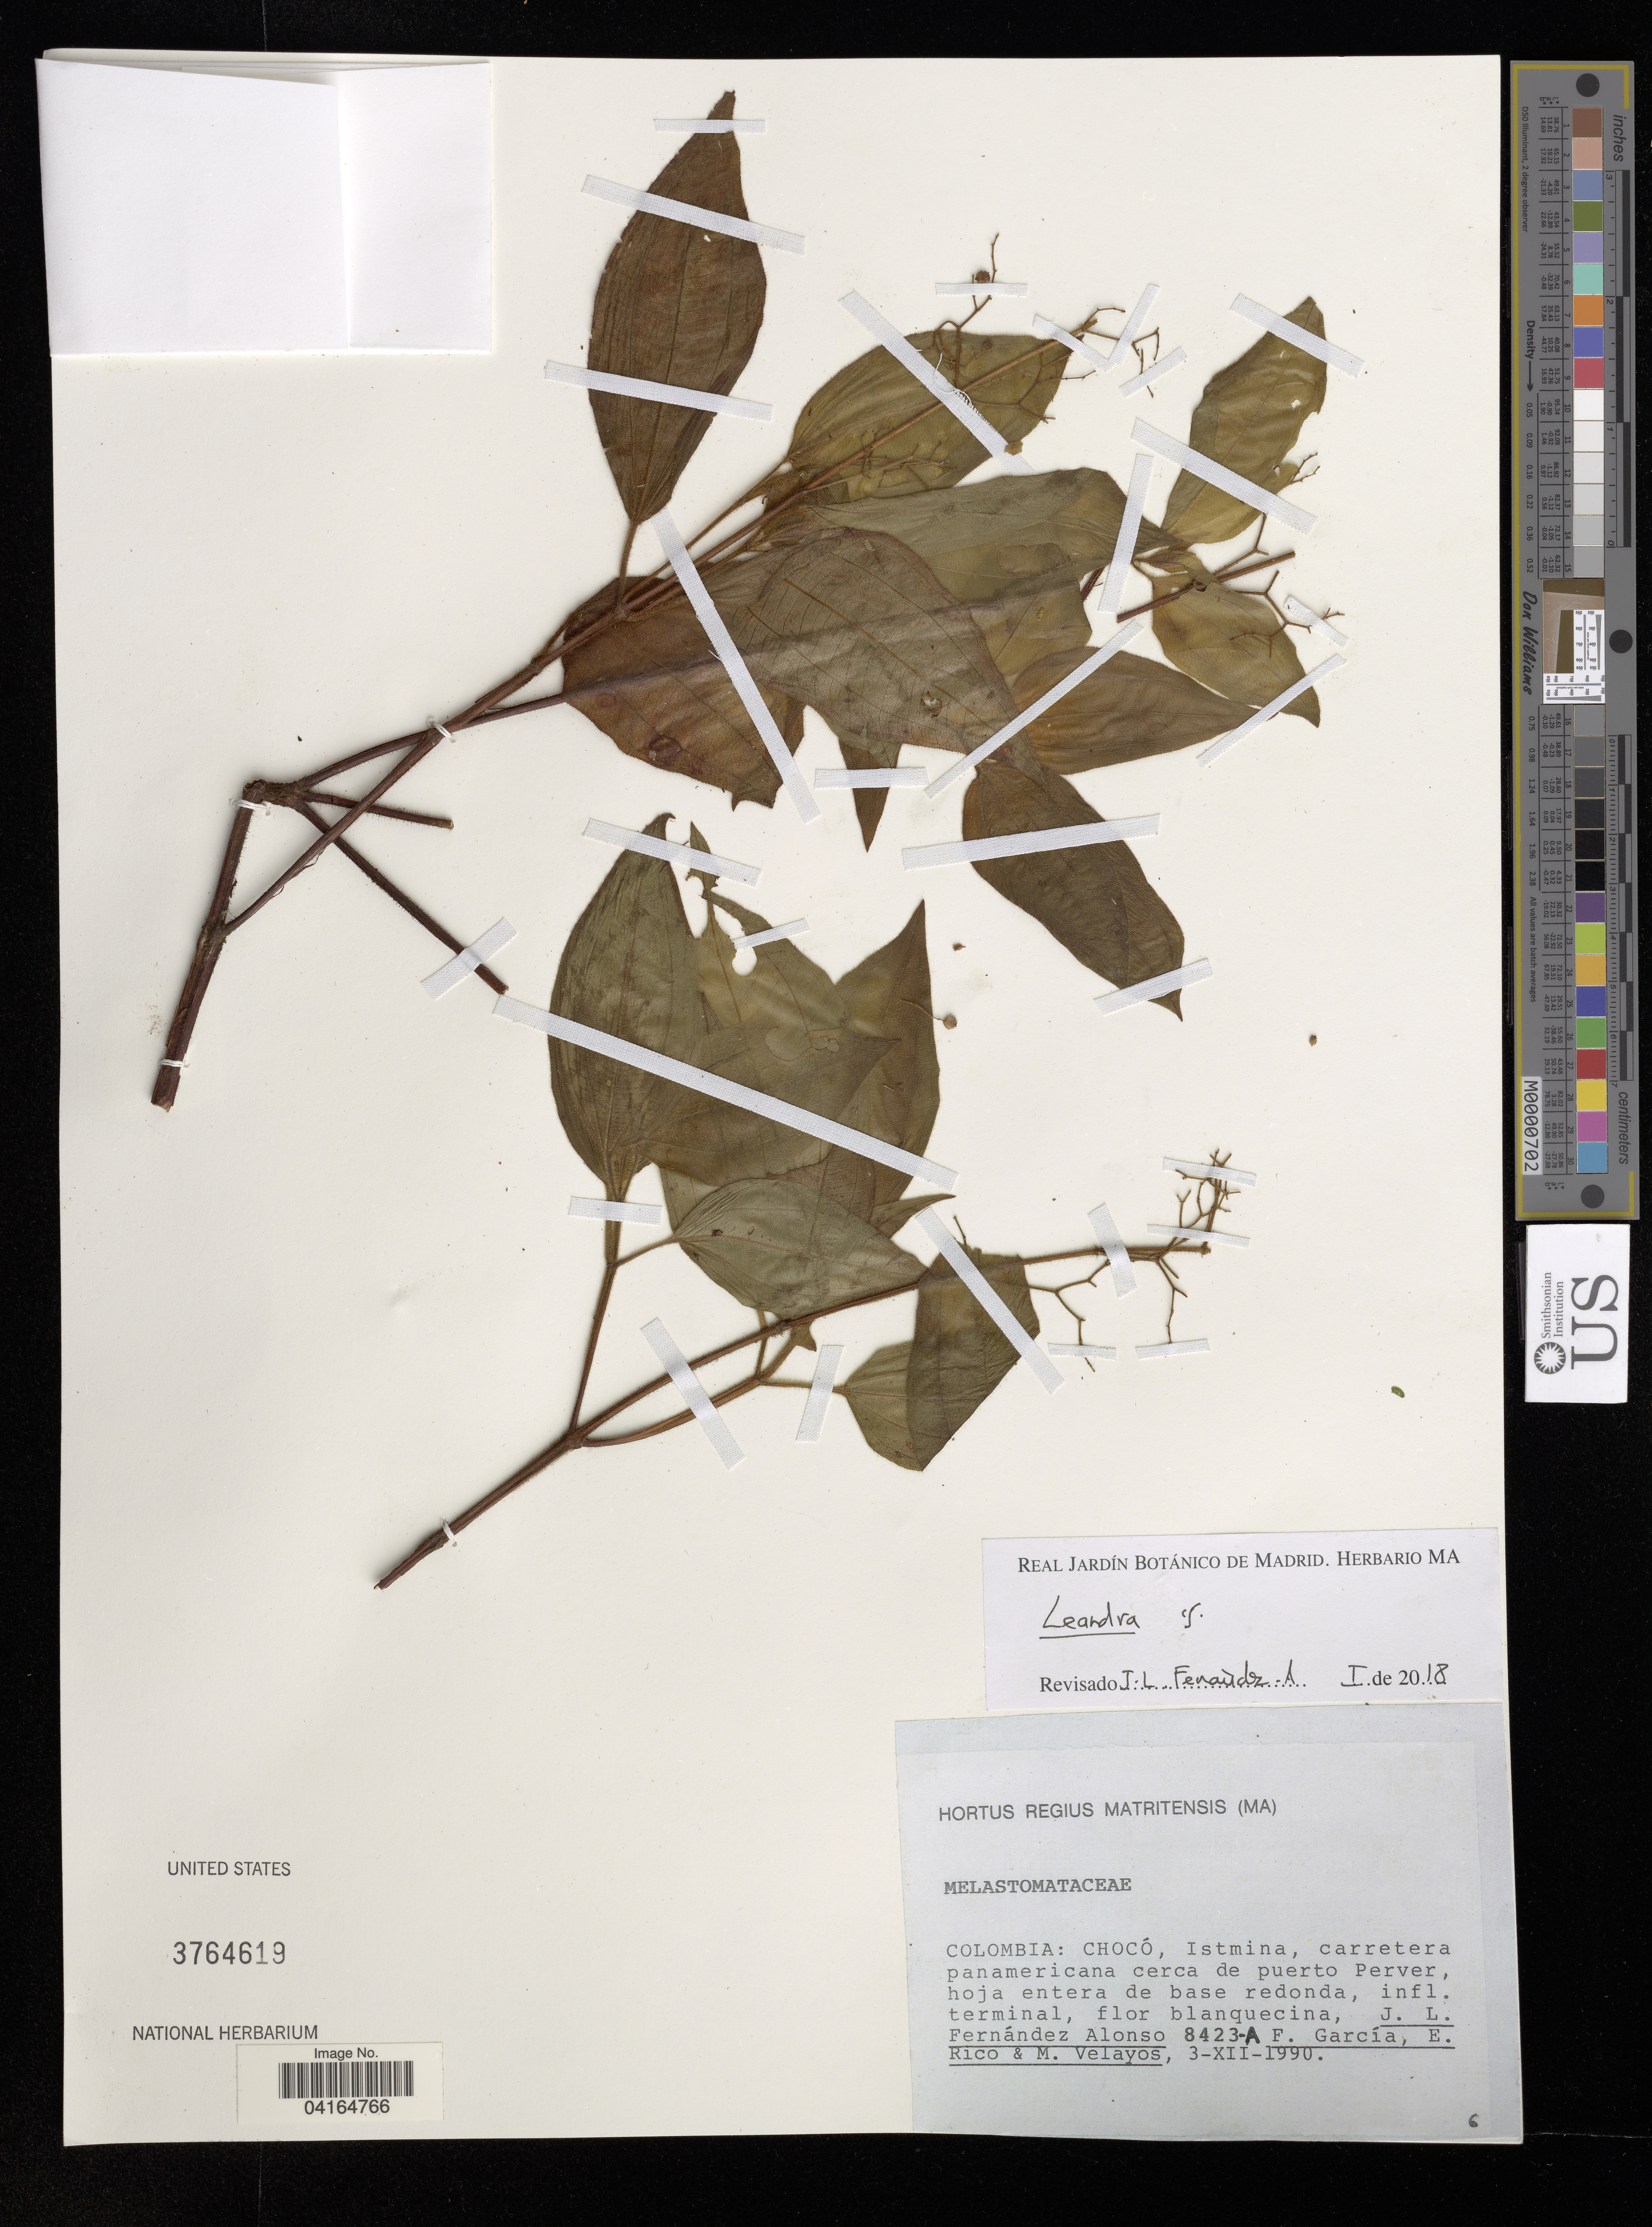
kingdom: Plantae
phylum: Tracheophyta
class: Magnoliopsida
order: Myrtales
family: Melastomataceae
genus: Leandra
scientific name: Leandra sp.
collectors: J. Fernádez Alonso, F. Garcia, E. Rico & M. Velayos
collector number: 8423-A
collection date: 1990-12-03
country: Colombia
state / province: Chocó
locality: Istmina, carretera panamericana cerca de puerto Perver.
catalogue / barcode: US 3764619